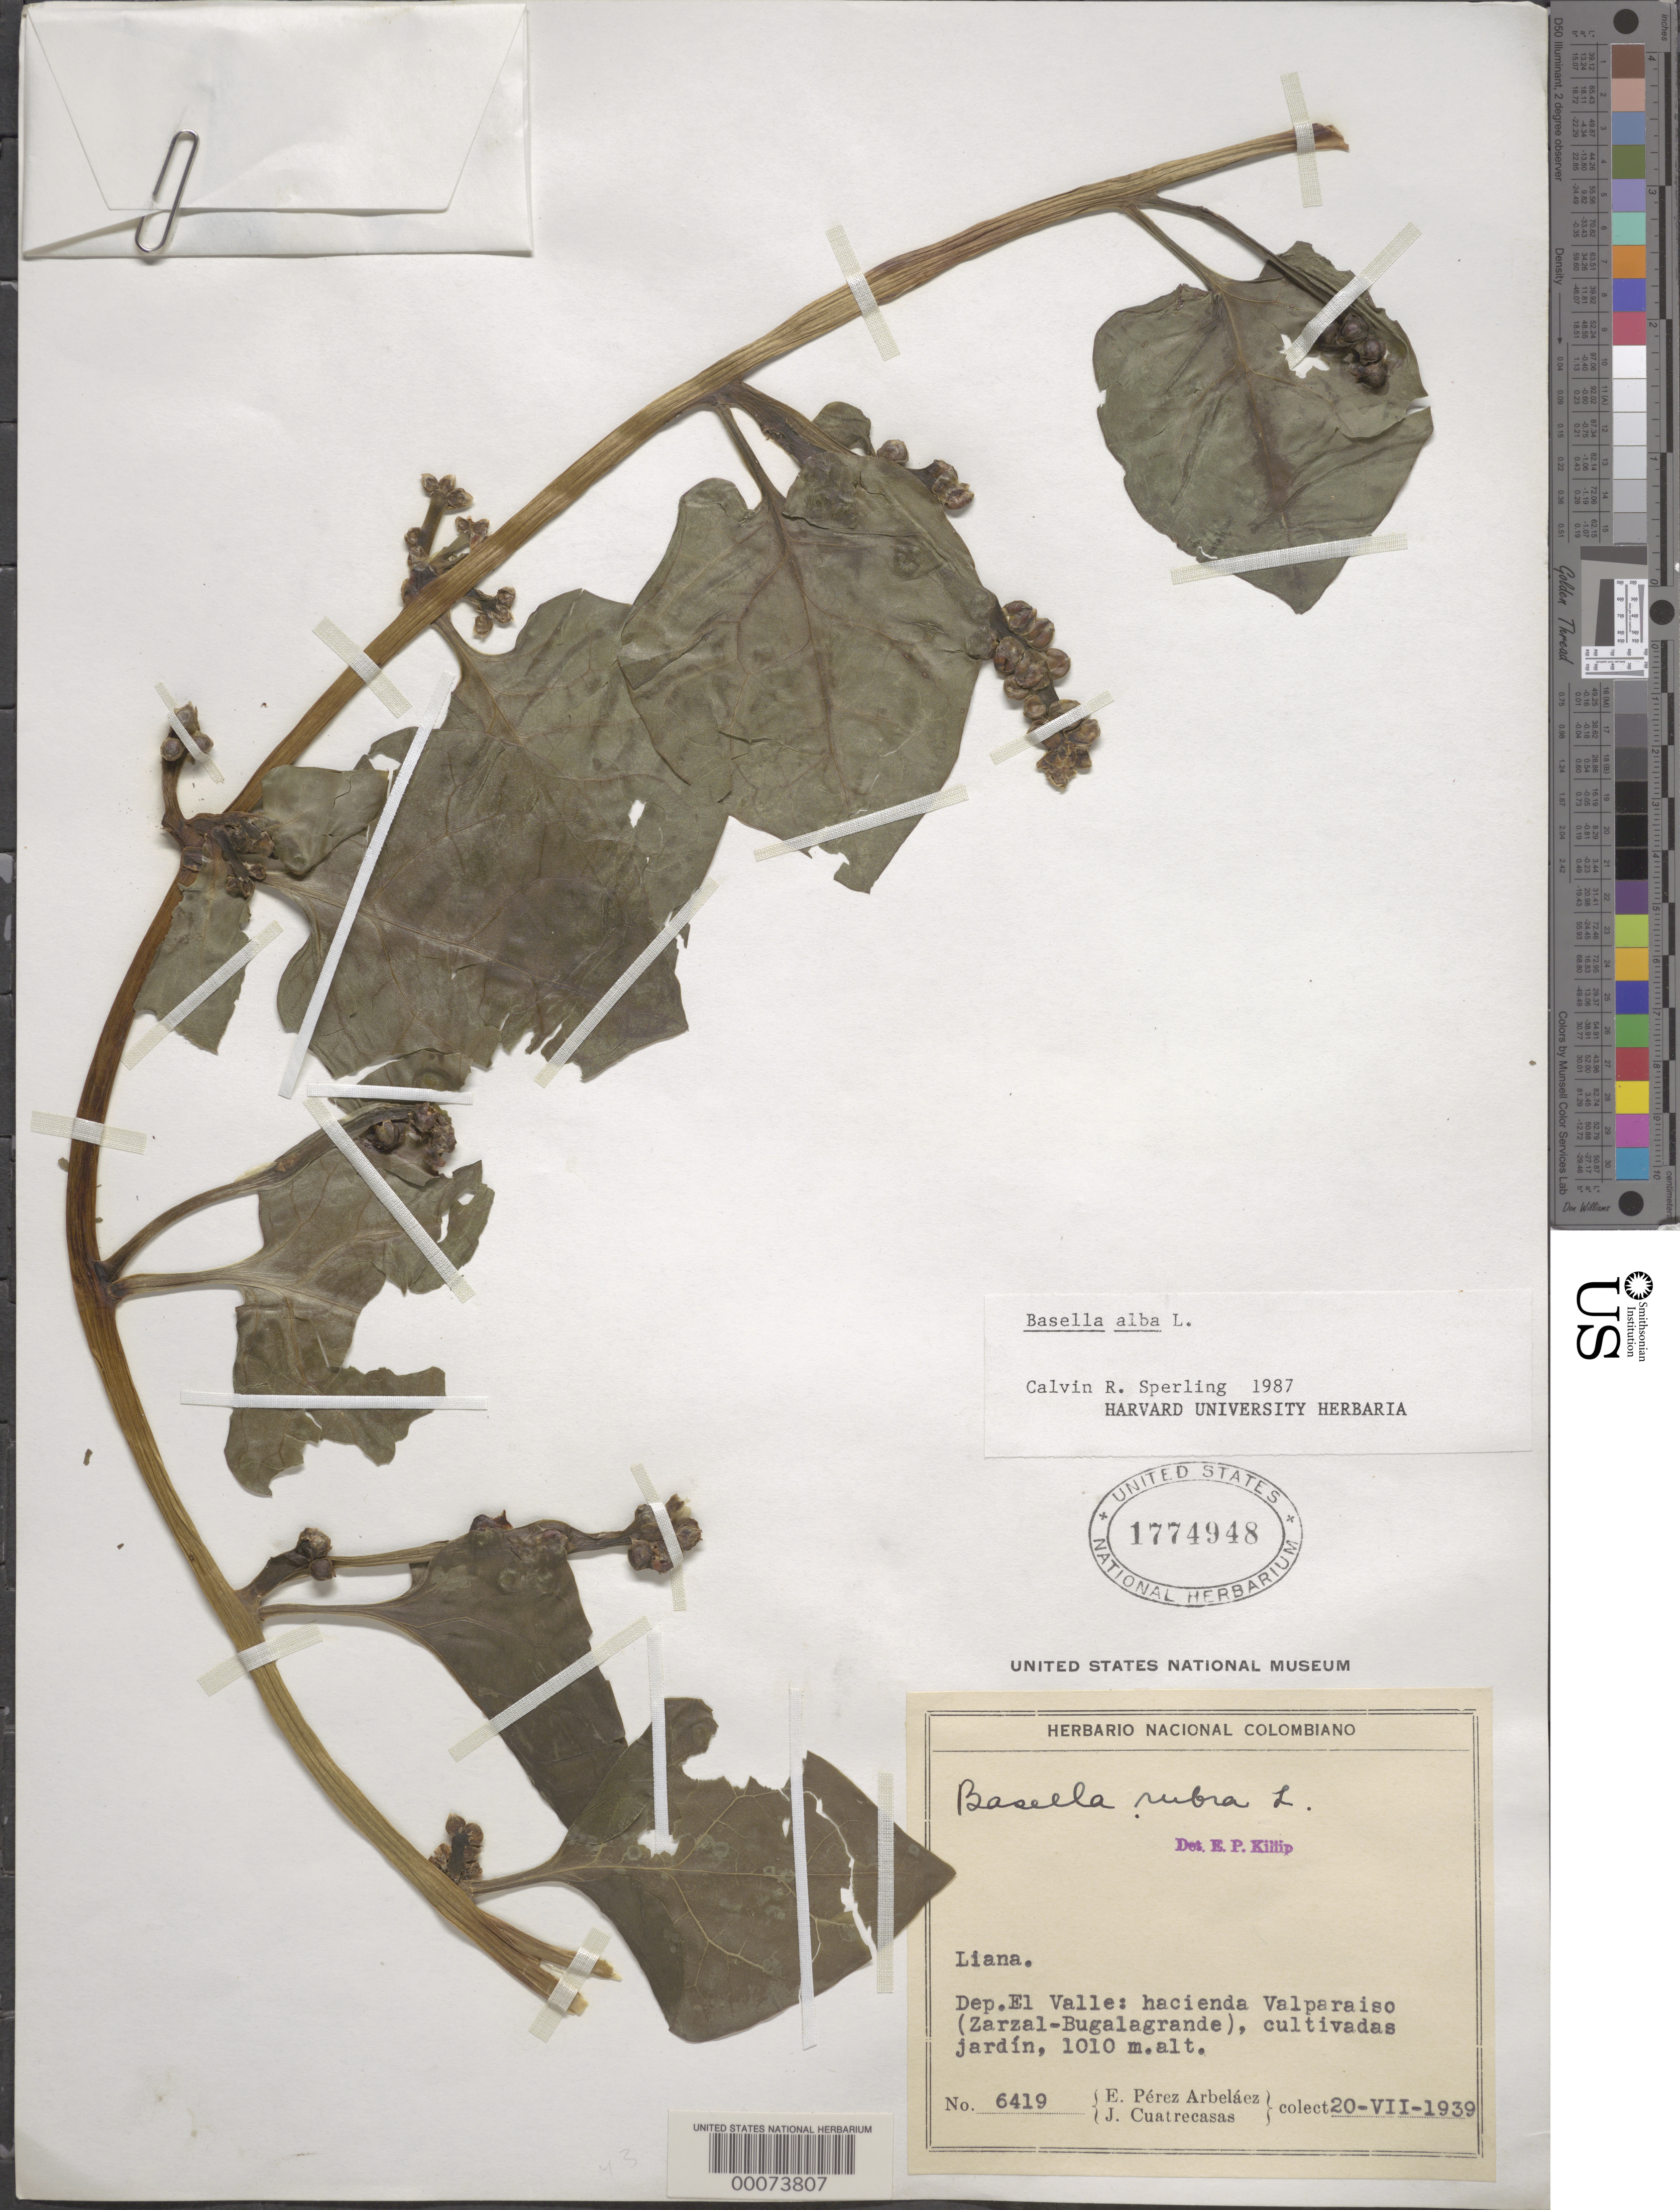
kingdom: Plantae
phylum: Tracheophyta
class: Magnoliopsida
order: Caryophyllales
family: Basellaceae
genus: Basella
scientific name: Basella alba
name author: L.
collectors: E. Pérez Arbeláez & J. Cuatrecasas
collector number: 6419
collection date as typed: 20 Jul 1939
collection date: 1939-07-20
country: Chile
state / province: Valparaíso (V)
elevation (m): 1010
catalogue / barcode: US 1774948